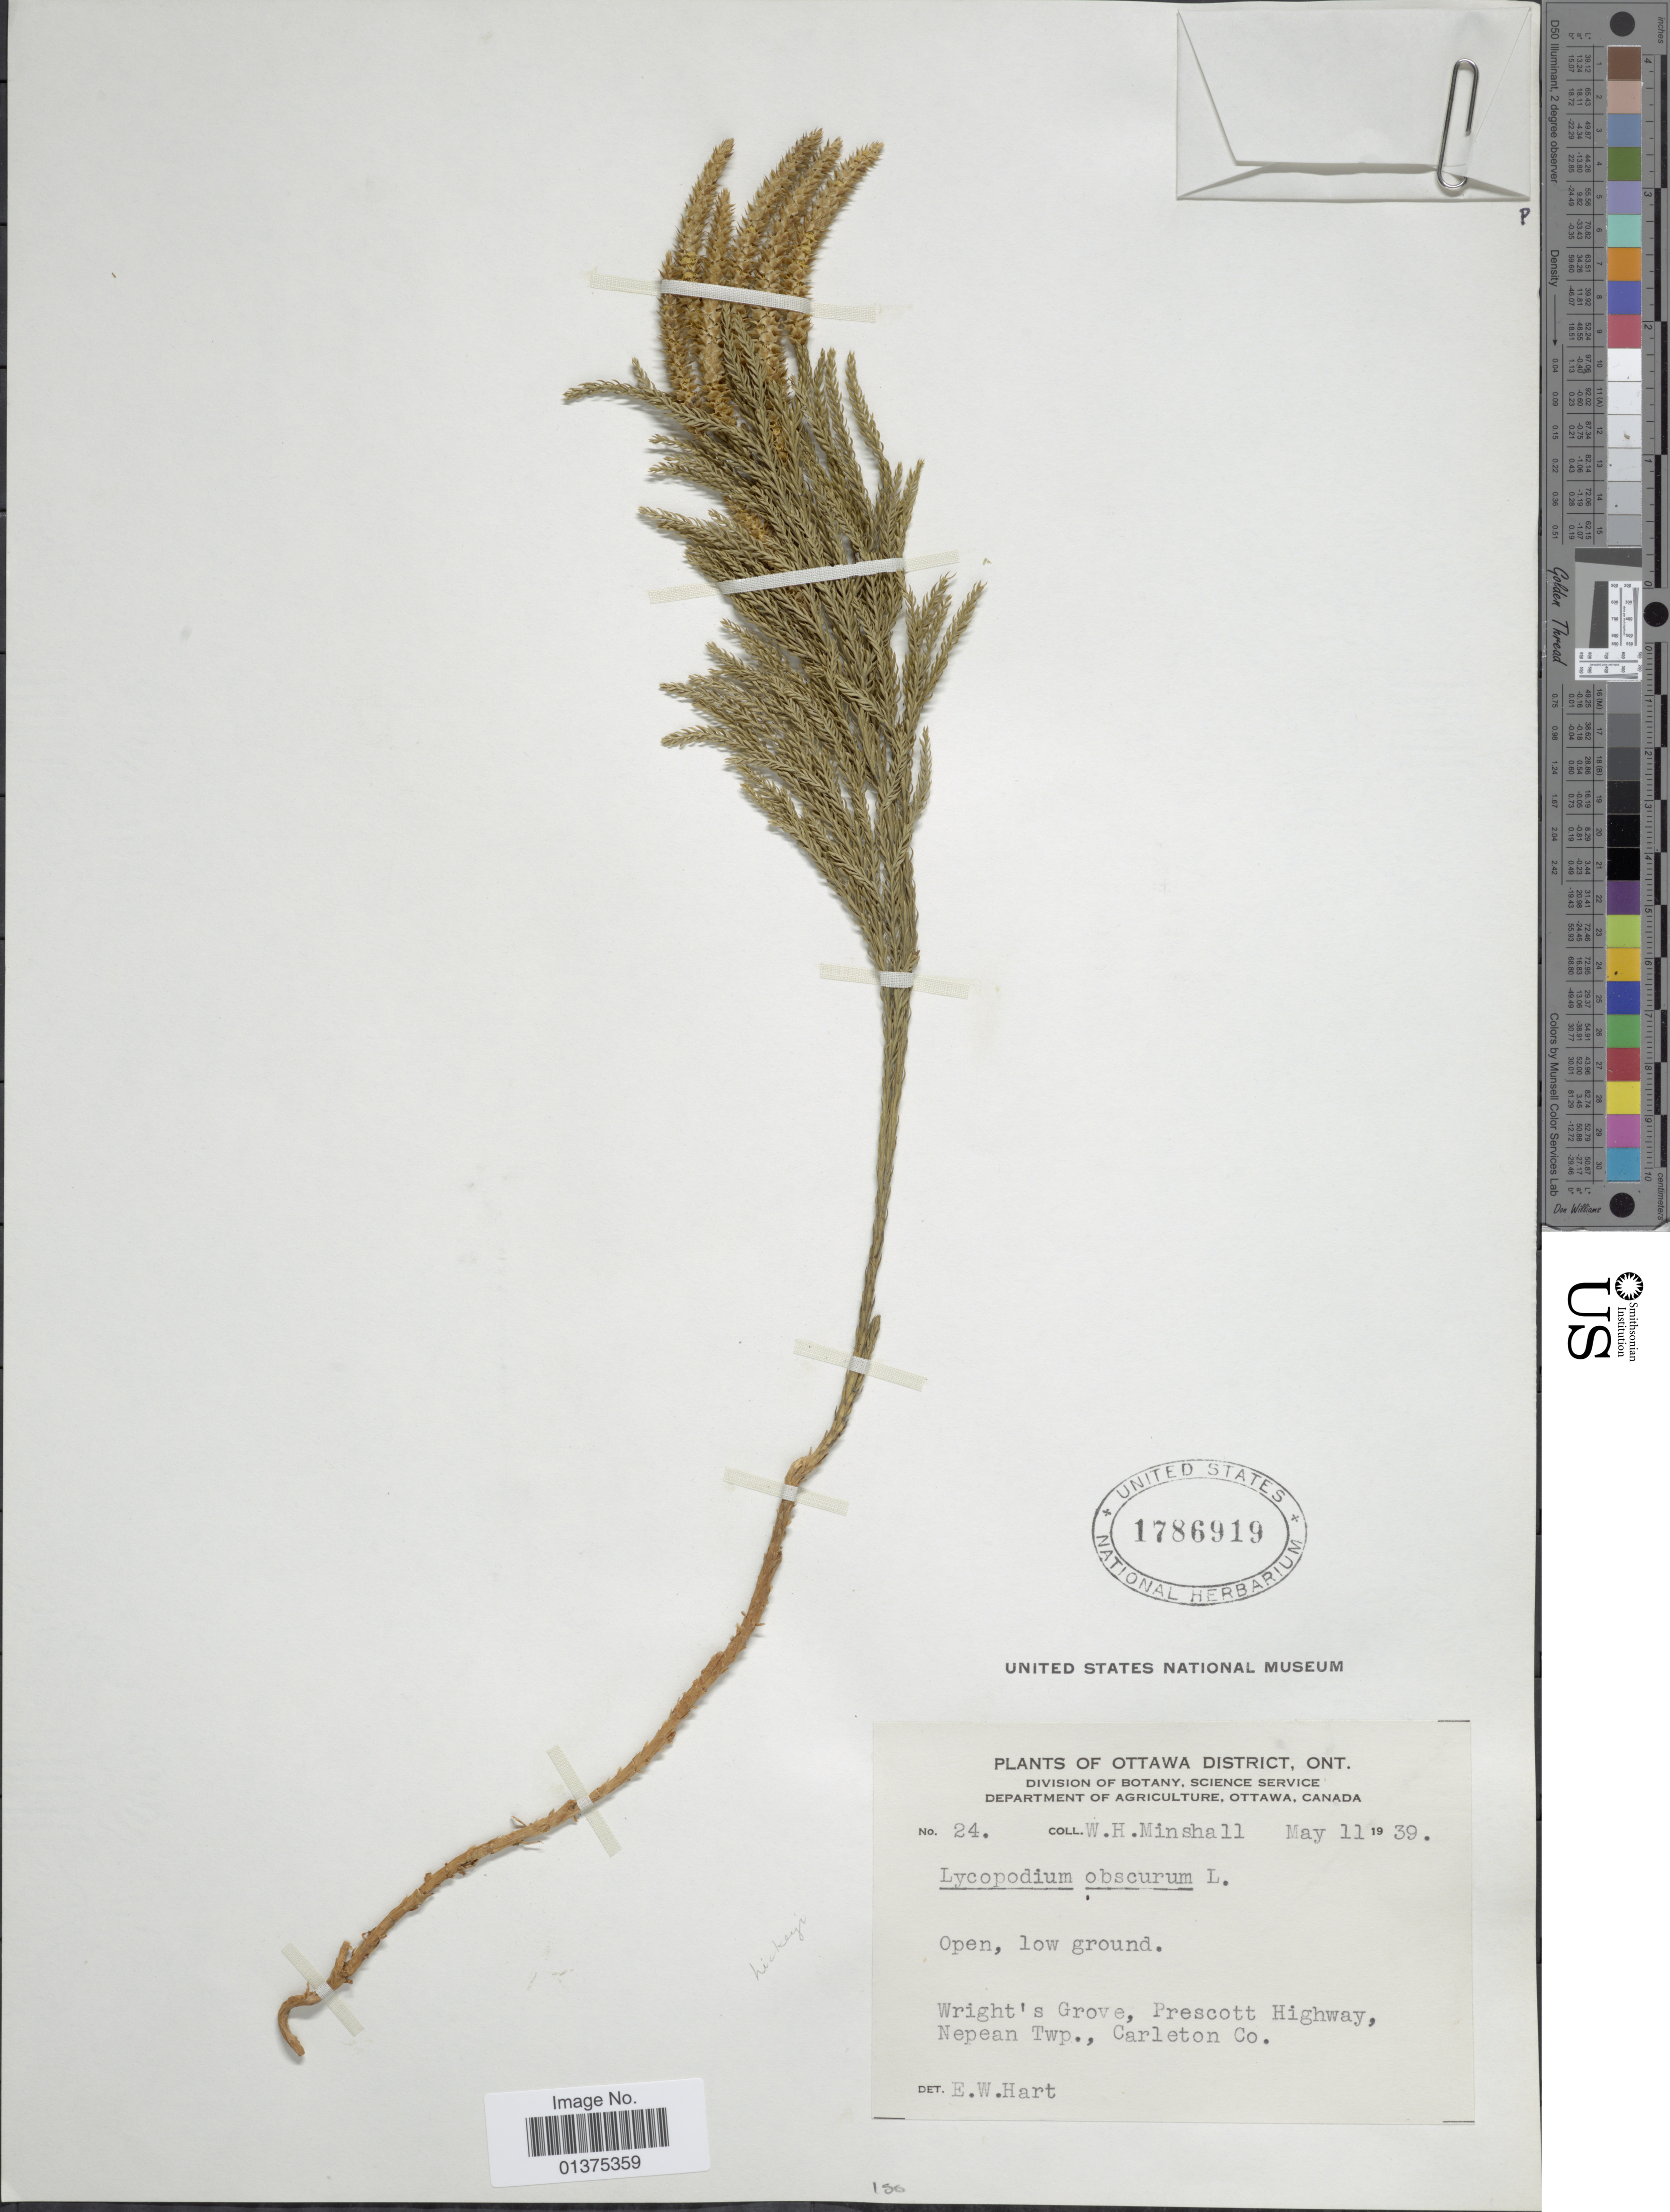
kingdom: Plantae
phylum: Tracheophyta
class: Lycopodiopsida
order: Lycopodiales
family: Lycopodiaceae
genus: Dendrolycopodium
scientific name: Dendrolycopodium hickeyi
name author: (W.H. Wagner et al.) A. Haines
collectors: W. Minshall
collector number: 24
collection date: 1939-05-11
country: Canada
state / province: Ontario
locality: Ottawa District, Wright's Grove, Prescott Highway, Nepean Twp., Carleton Co.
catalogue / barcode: US 1786919